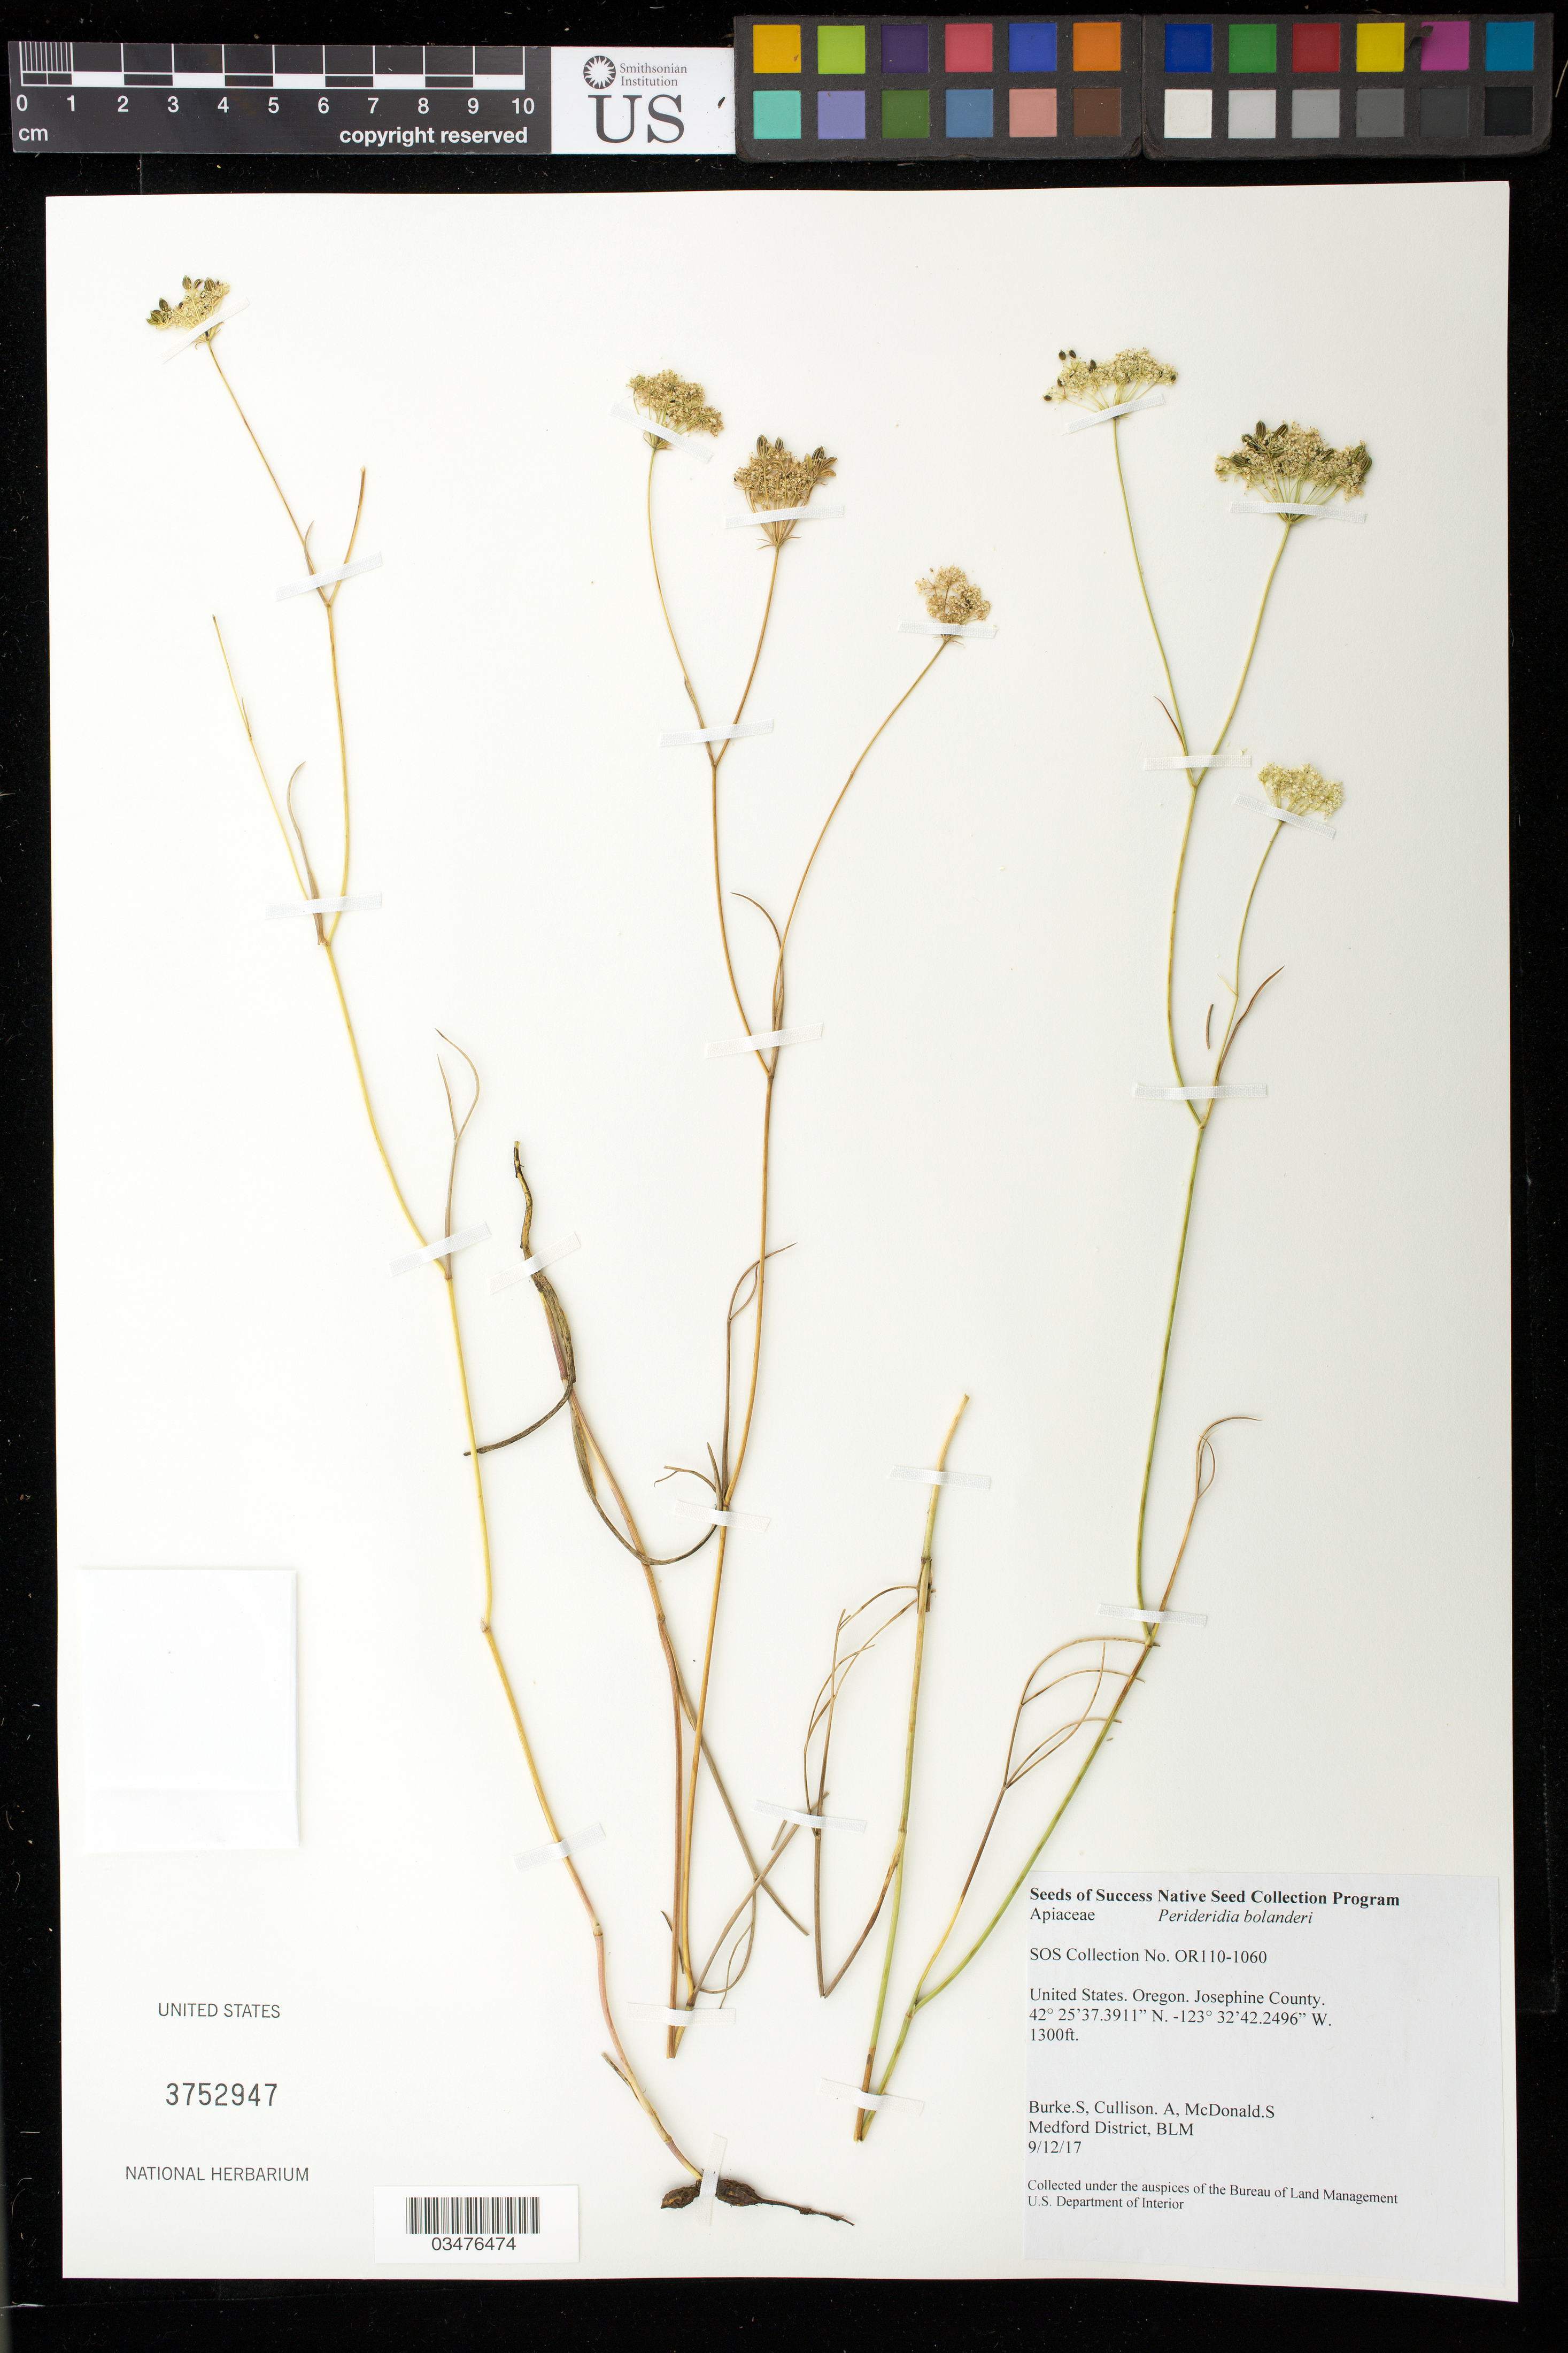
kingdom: Plantae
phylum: Tracheophyta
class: Magnoliopsida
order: Apiales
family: Apiaceae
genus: Perideridia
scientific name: Perideridia bolanderi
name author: A. Nelson & J.F. Macbr.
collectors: S. Burke, A. Cullison & S. McDonald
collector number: OR110-1060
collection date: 2017-09-12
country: United States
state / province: Oregon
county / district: Josephine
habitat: Serpentine Wet Meadow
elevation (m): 396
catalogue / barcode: US 3752947